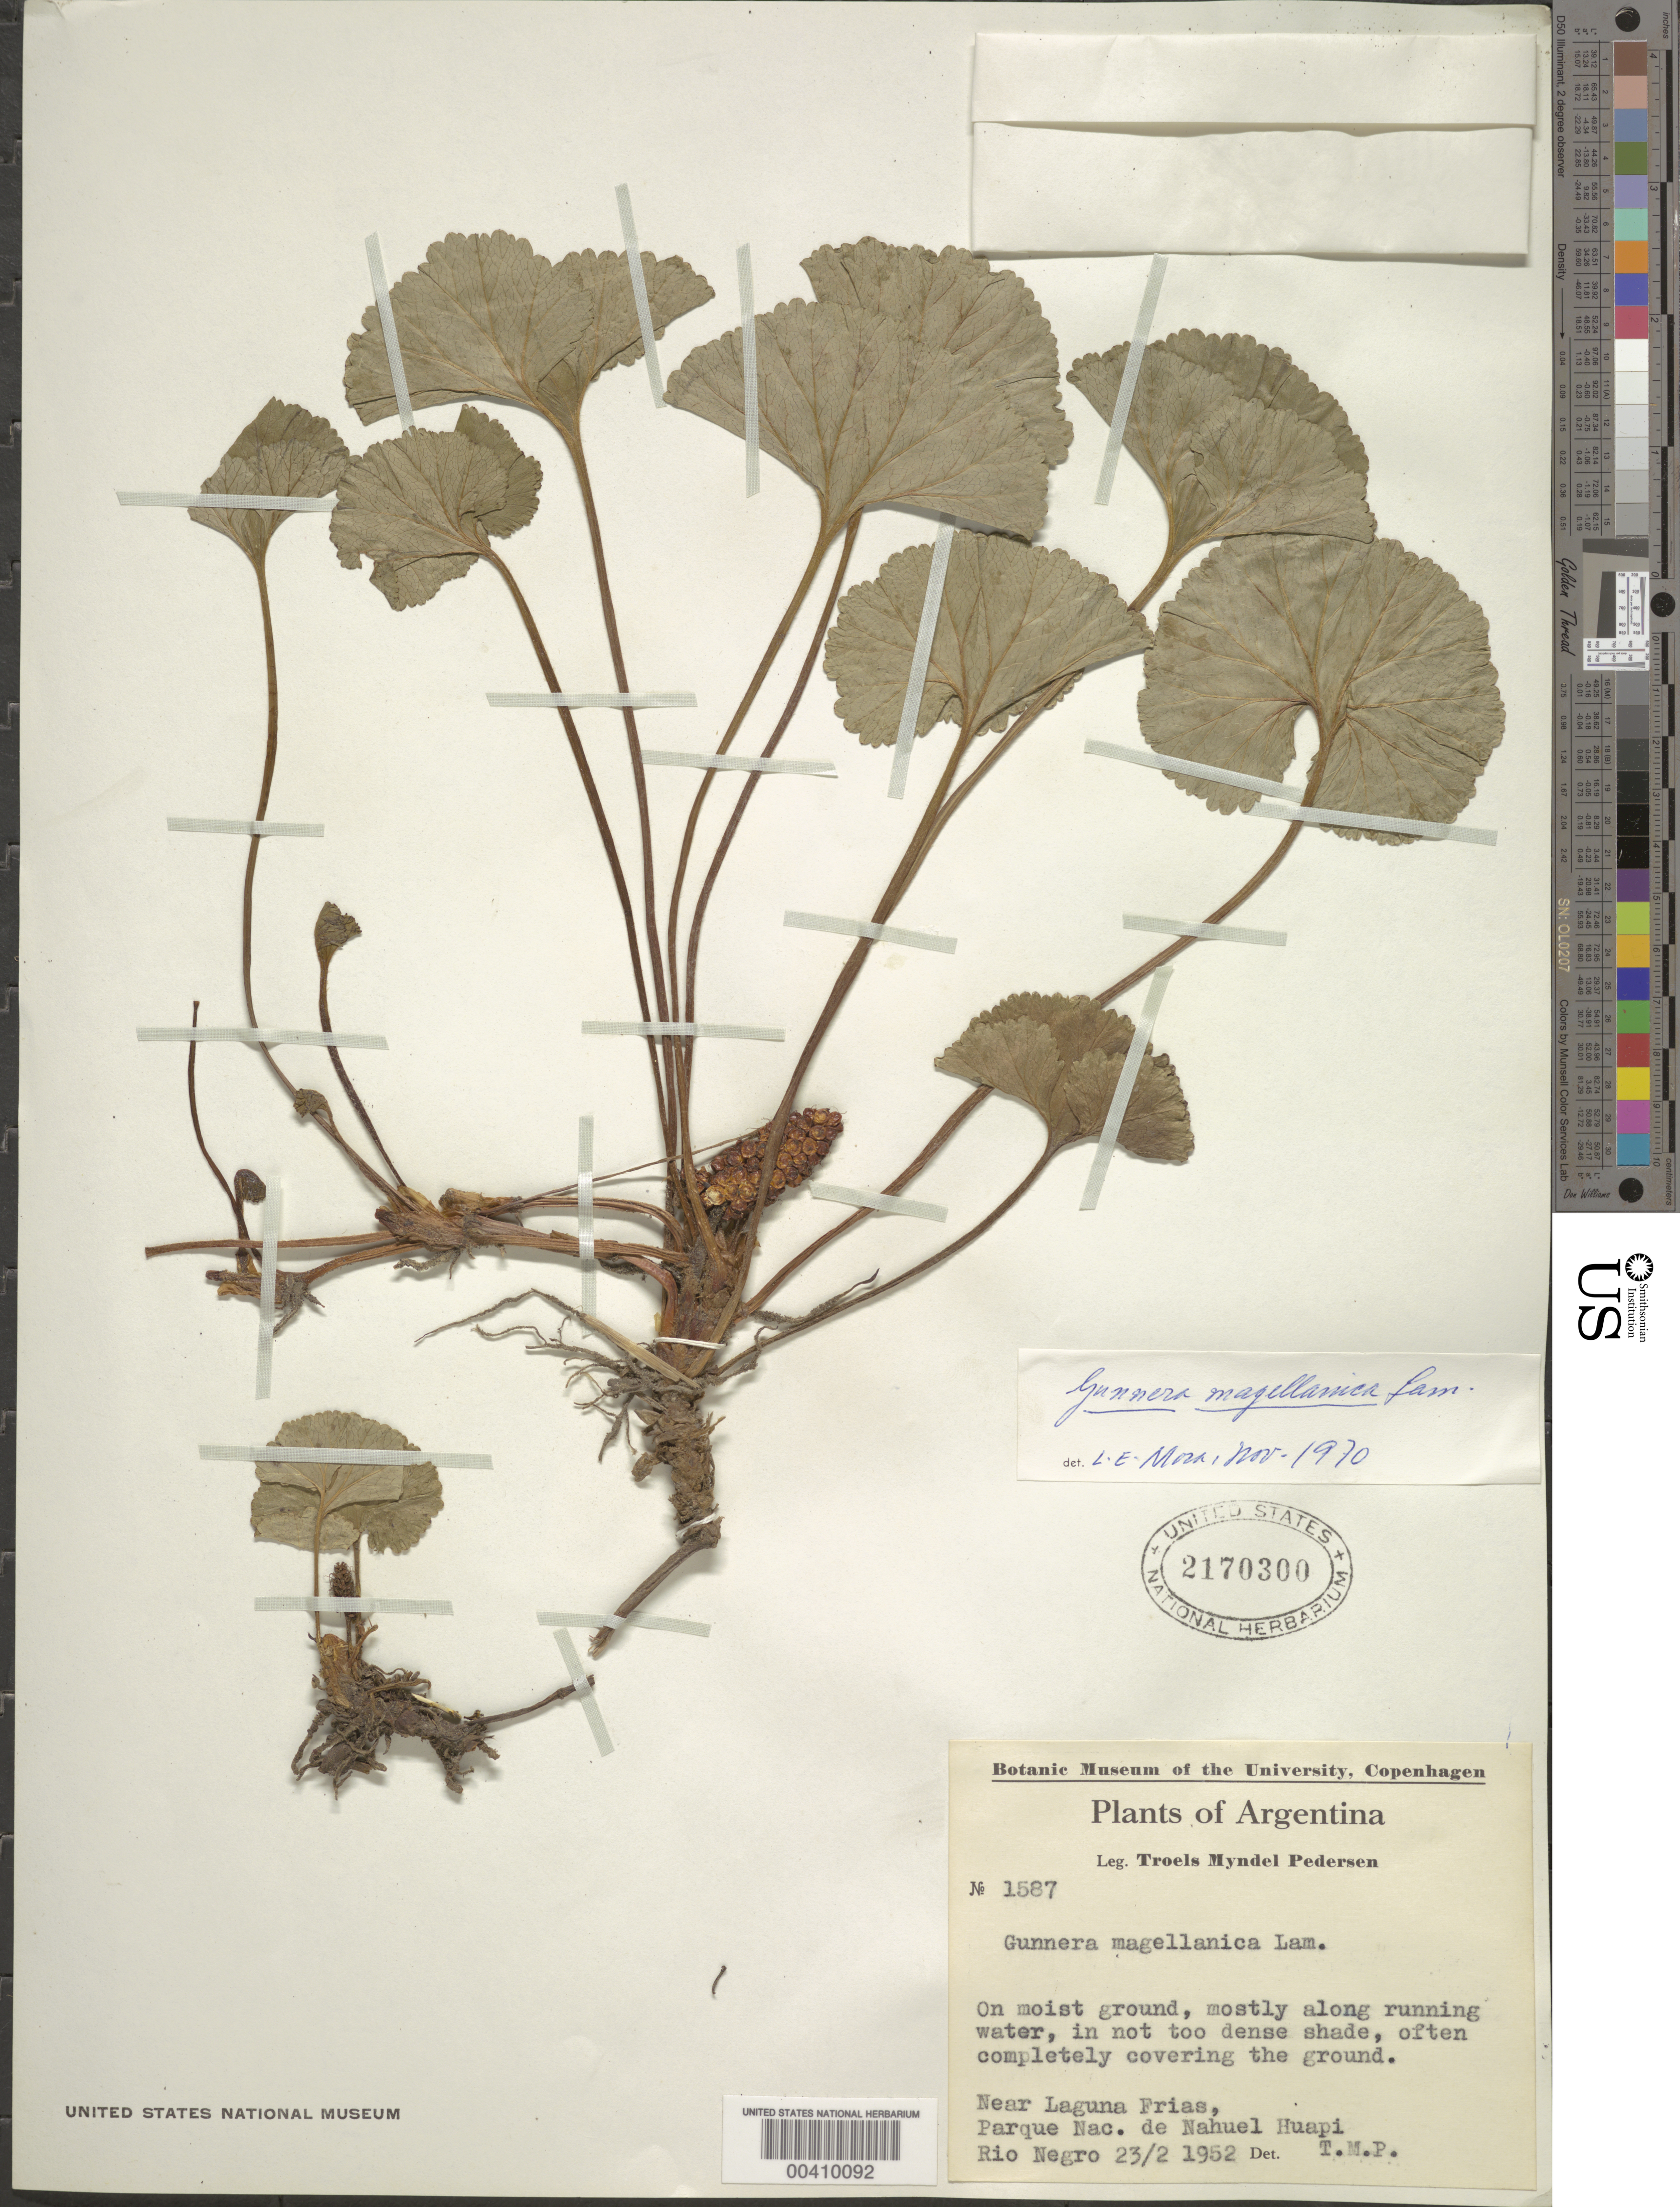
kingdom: Plantae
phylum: Tracheophyta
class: Magnoliopsida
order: Gunnerales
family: Gunneraceae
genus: Gunnera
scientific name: Gunnera magellanica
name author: Lam.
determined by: Mora-Osejo, L. E.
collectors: T. M. Pedersen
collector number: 1587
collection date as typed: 23 Feb 1952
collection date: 1952-02-23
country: Argentina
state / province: Río Negro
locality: Near Laguna Frias, Parque Nac. de Nahuel Huapi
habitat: On moist ground, mostly along running water, in not too dense shade, often completely covering the ground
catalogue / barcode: US 2170300